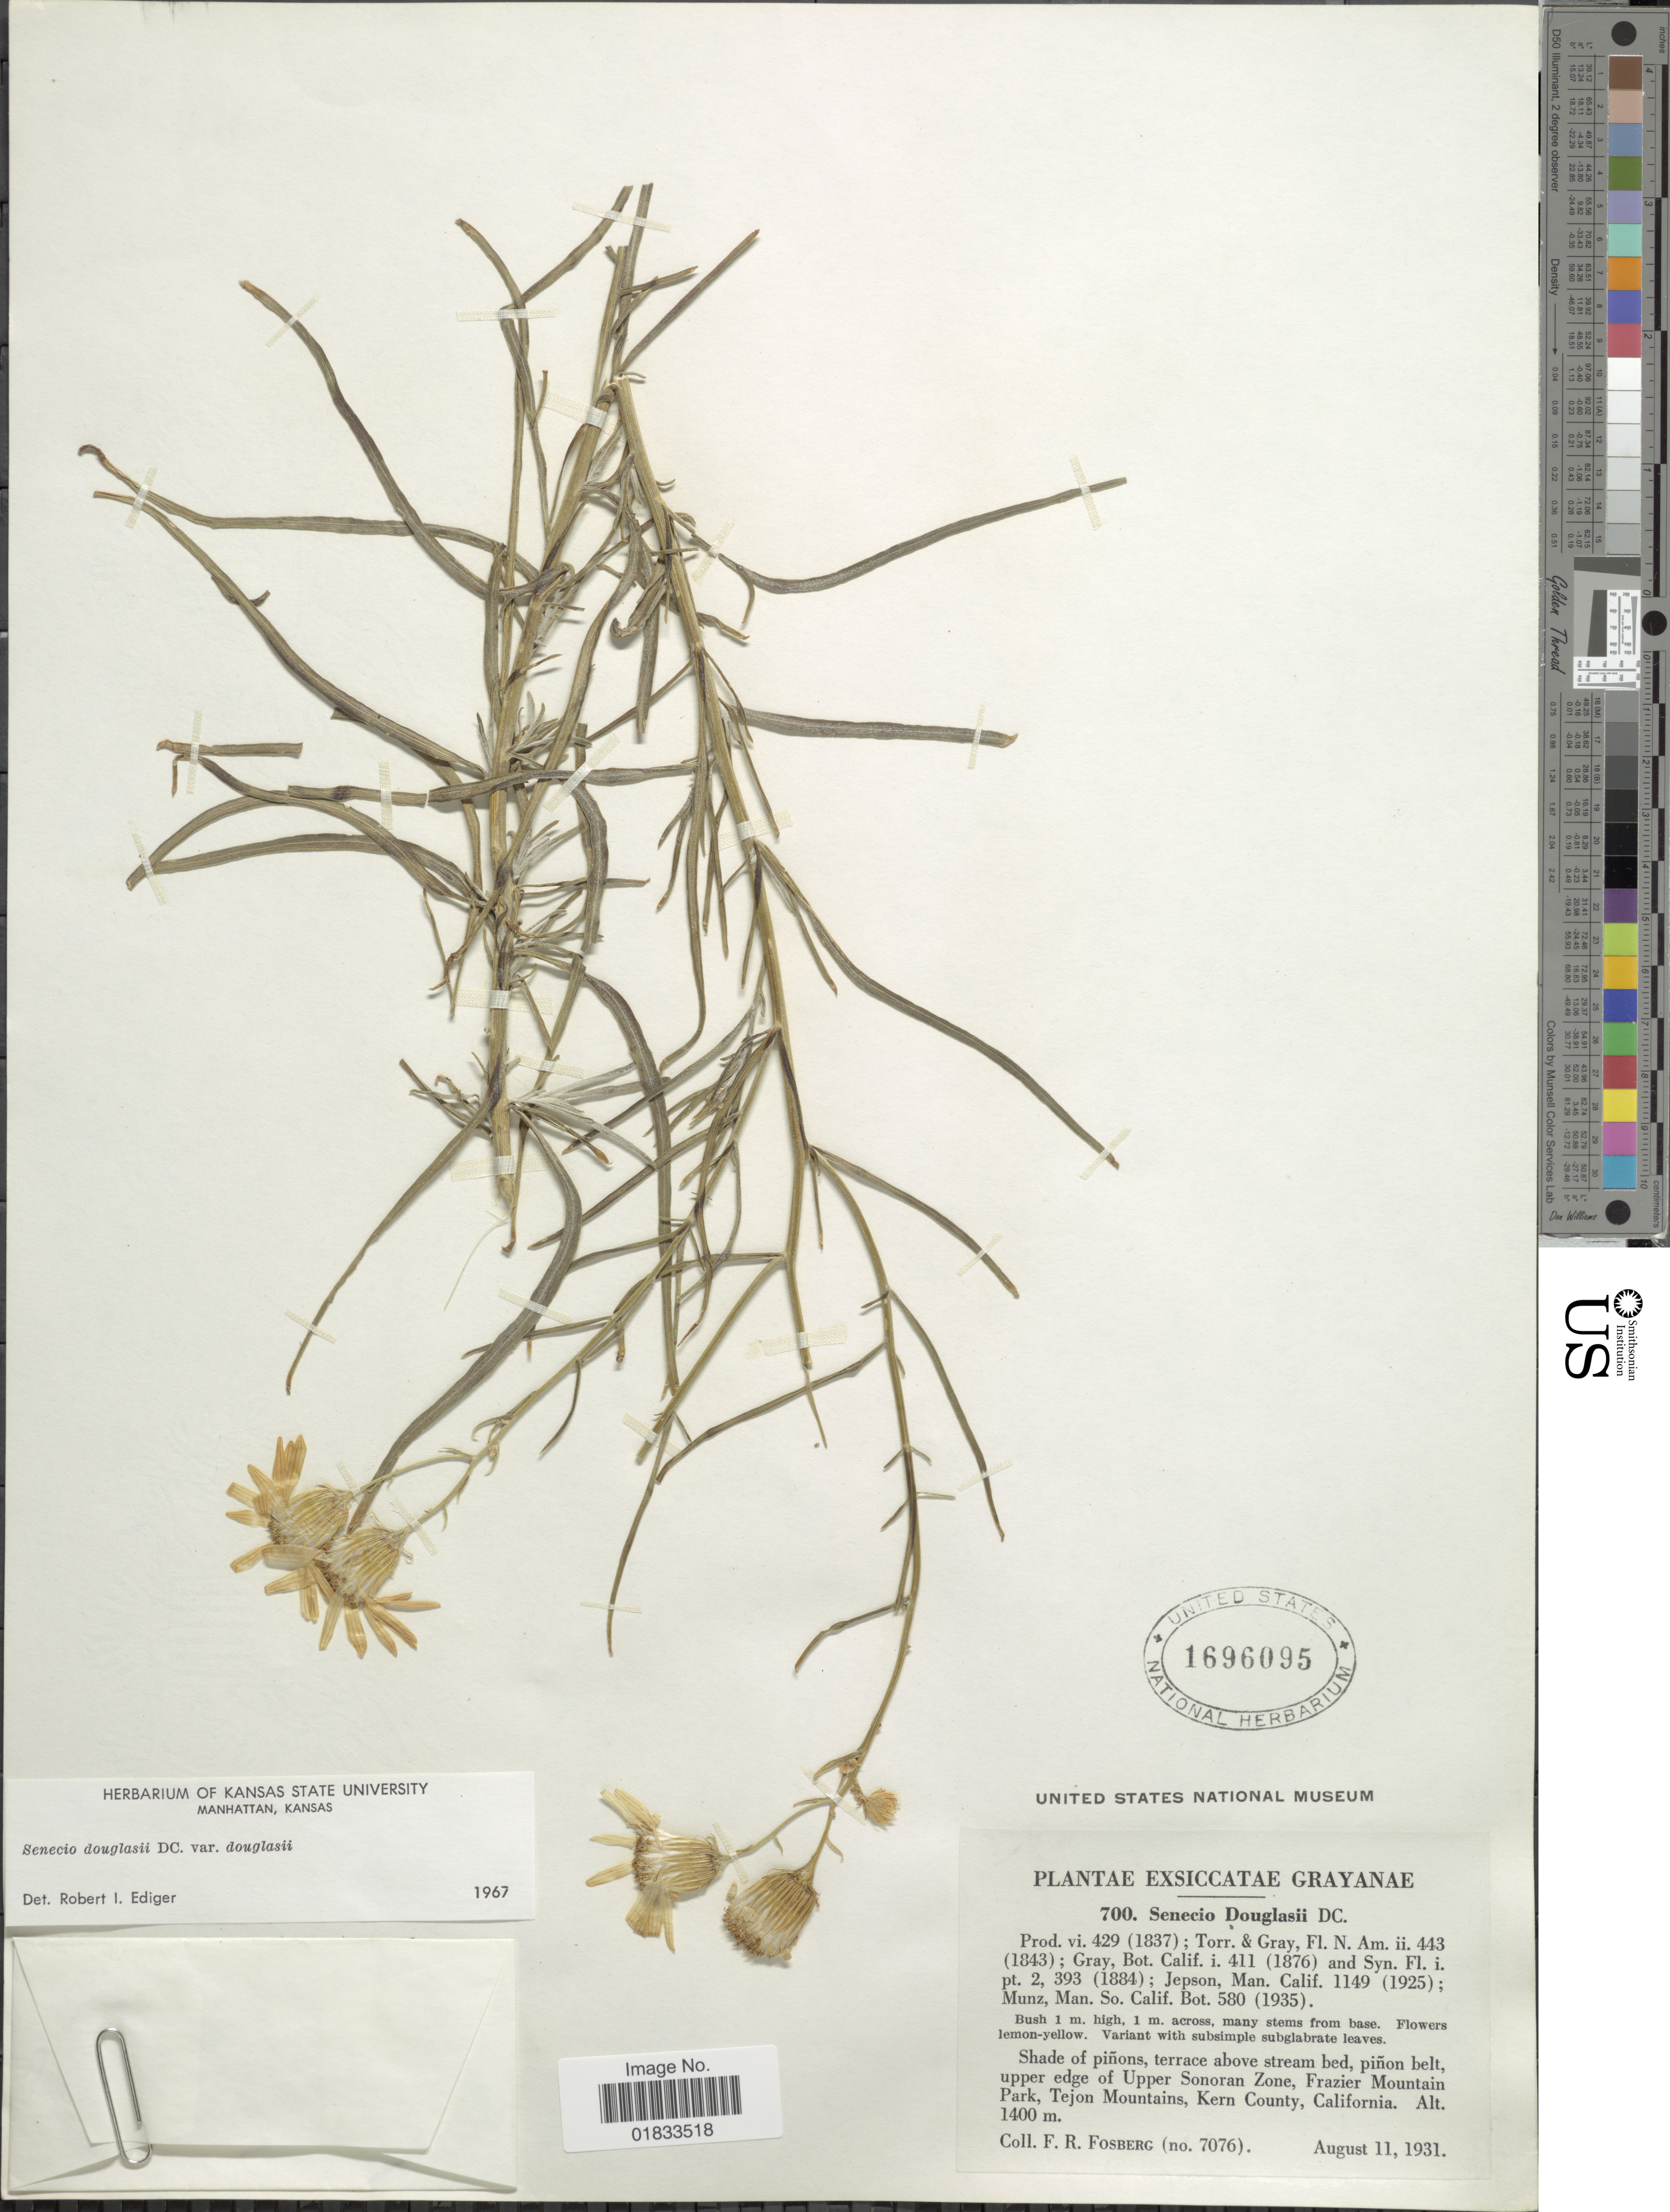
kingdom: Plantae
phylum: Tracheophyta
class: Magnoliopsida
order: Asterales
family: Asteraceae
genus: Senecio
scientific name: Senecio flaccidus var. douglasii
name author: (DC.) B.L. Turner & T.M. Barkley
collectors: F. R. Fosberg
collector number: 7076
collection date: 1931-08-11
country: United States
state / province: California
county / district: Kern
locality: Exsiccatae Grayanae, upper edge of Upper Sonoran Zone, Frazier Mountain Park, Tejon Mountains, Kern County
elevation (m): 1400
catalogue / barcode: US 1696095